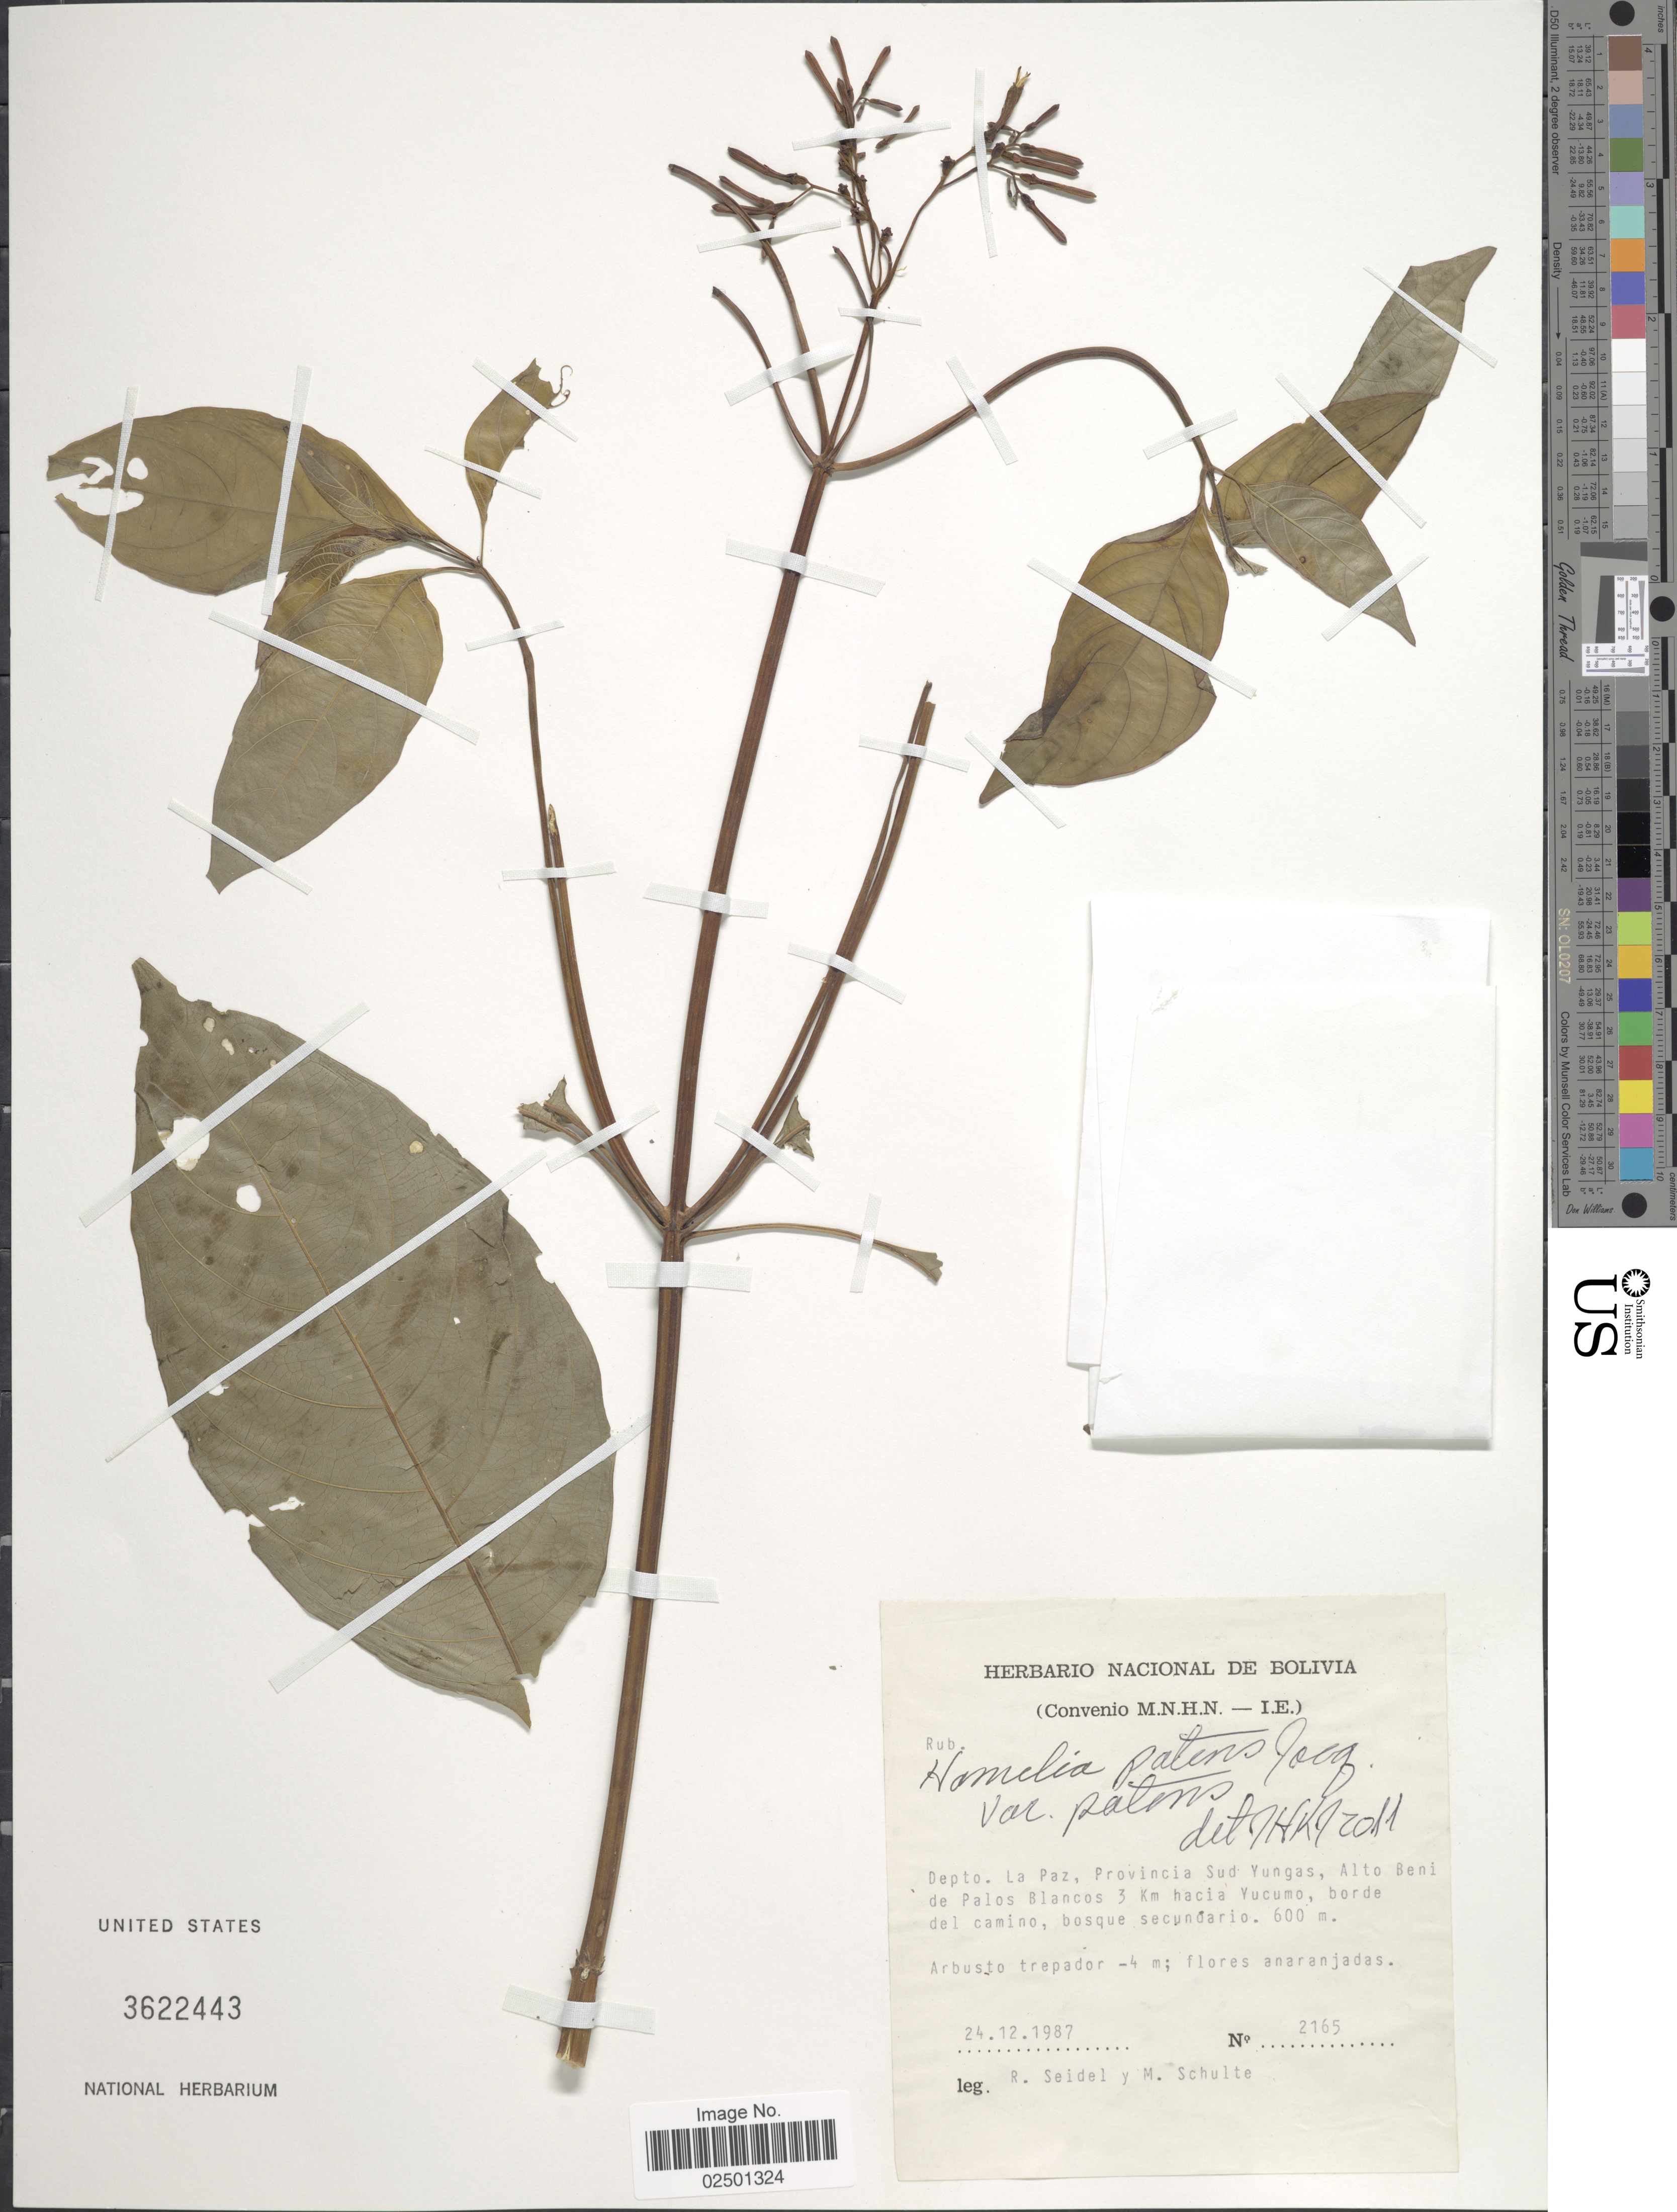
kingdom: Plantae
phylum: Tracheophyta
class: Magnoliopsida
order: Gentianales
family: Rubiaceae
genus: Hamelia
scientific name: Hamelia patens var. patens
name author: Jacq.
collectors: R. Seidel & M. Schulte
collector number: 2165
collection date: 1987-12-24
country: Bolivia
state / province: La Paz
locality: Depto. La Paz, Provincia Sud Yungas, Alto Beni de Palos Blancos 3 Km hacia Yucumo, borde del camino, bosque secundario.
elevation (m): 600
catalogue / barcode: US 3622443